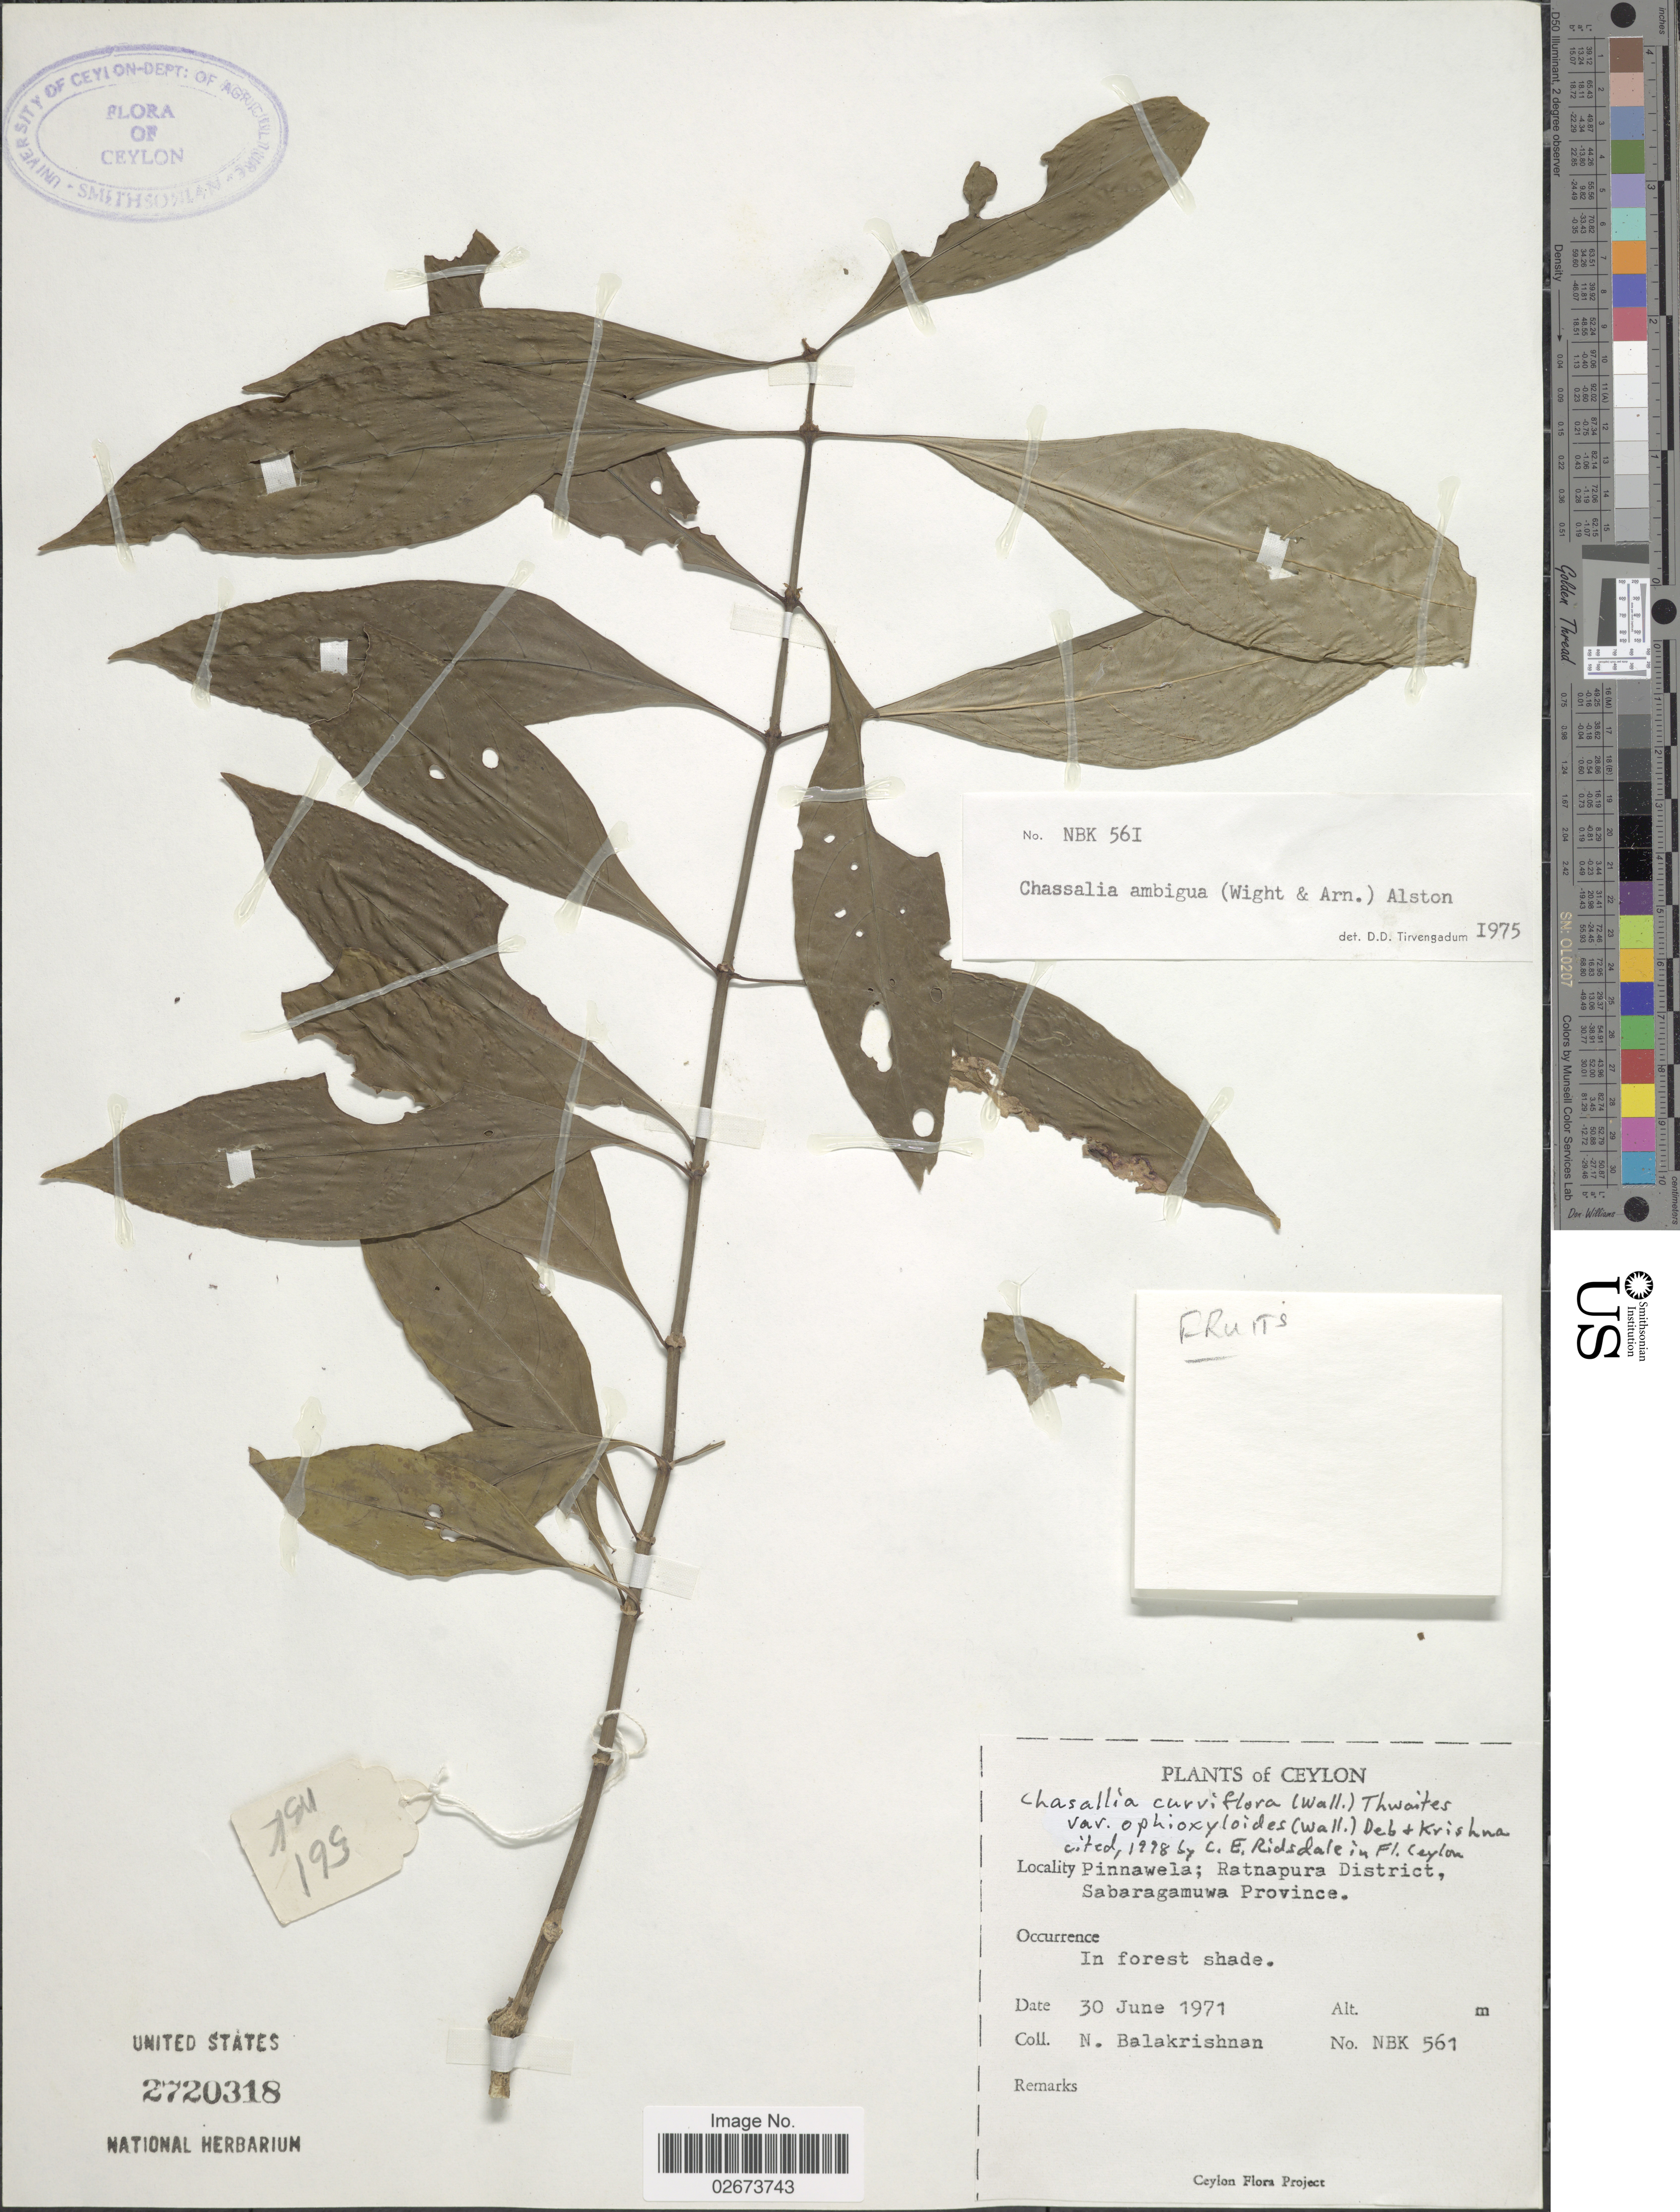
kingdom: Plantae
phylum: Tracheophyta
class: Magnoliopsida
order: Gentianales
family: Rubiaceae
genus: Chassalia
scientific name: Chassalia curviflora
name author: (Wall.) Thwaites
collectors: N. Balakrishnan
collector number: NBK 561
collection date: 1971-06-30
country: Sri Lanka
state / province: Sabaragamuwa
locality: Ceylon, Pinnawela; Ratnapura District.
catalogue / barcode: US 2720318